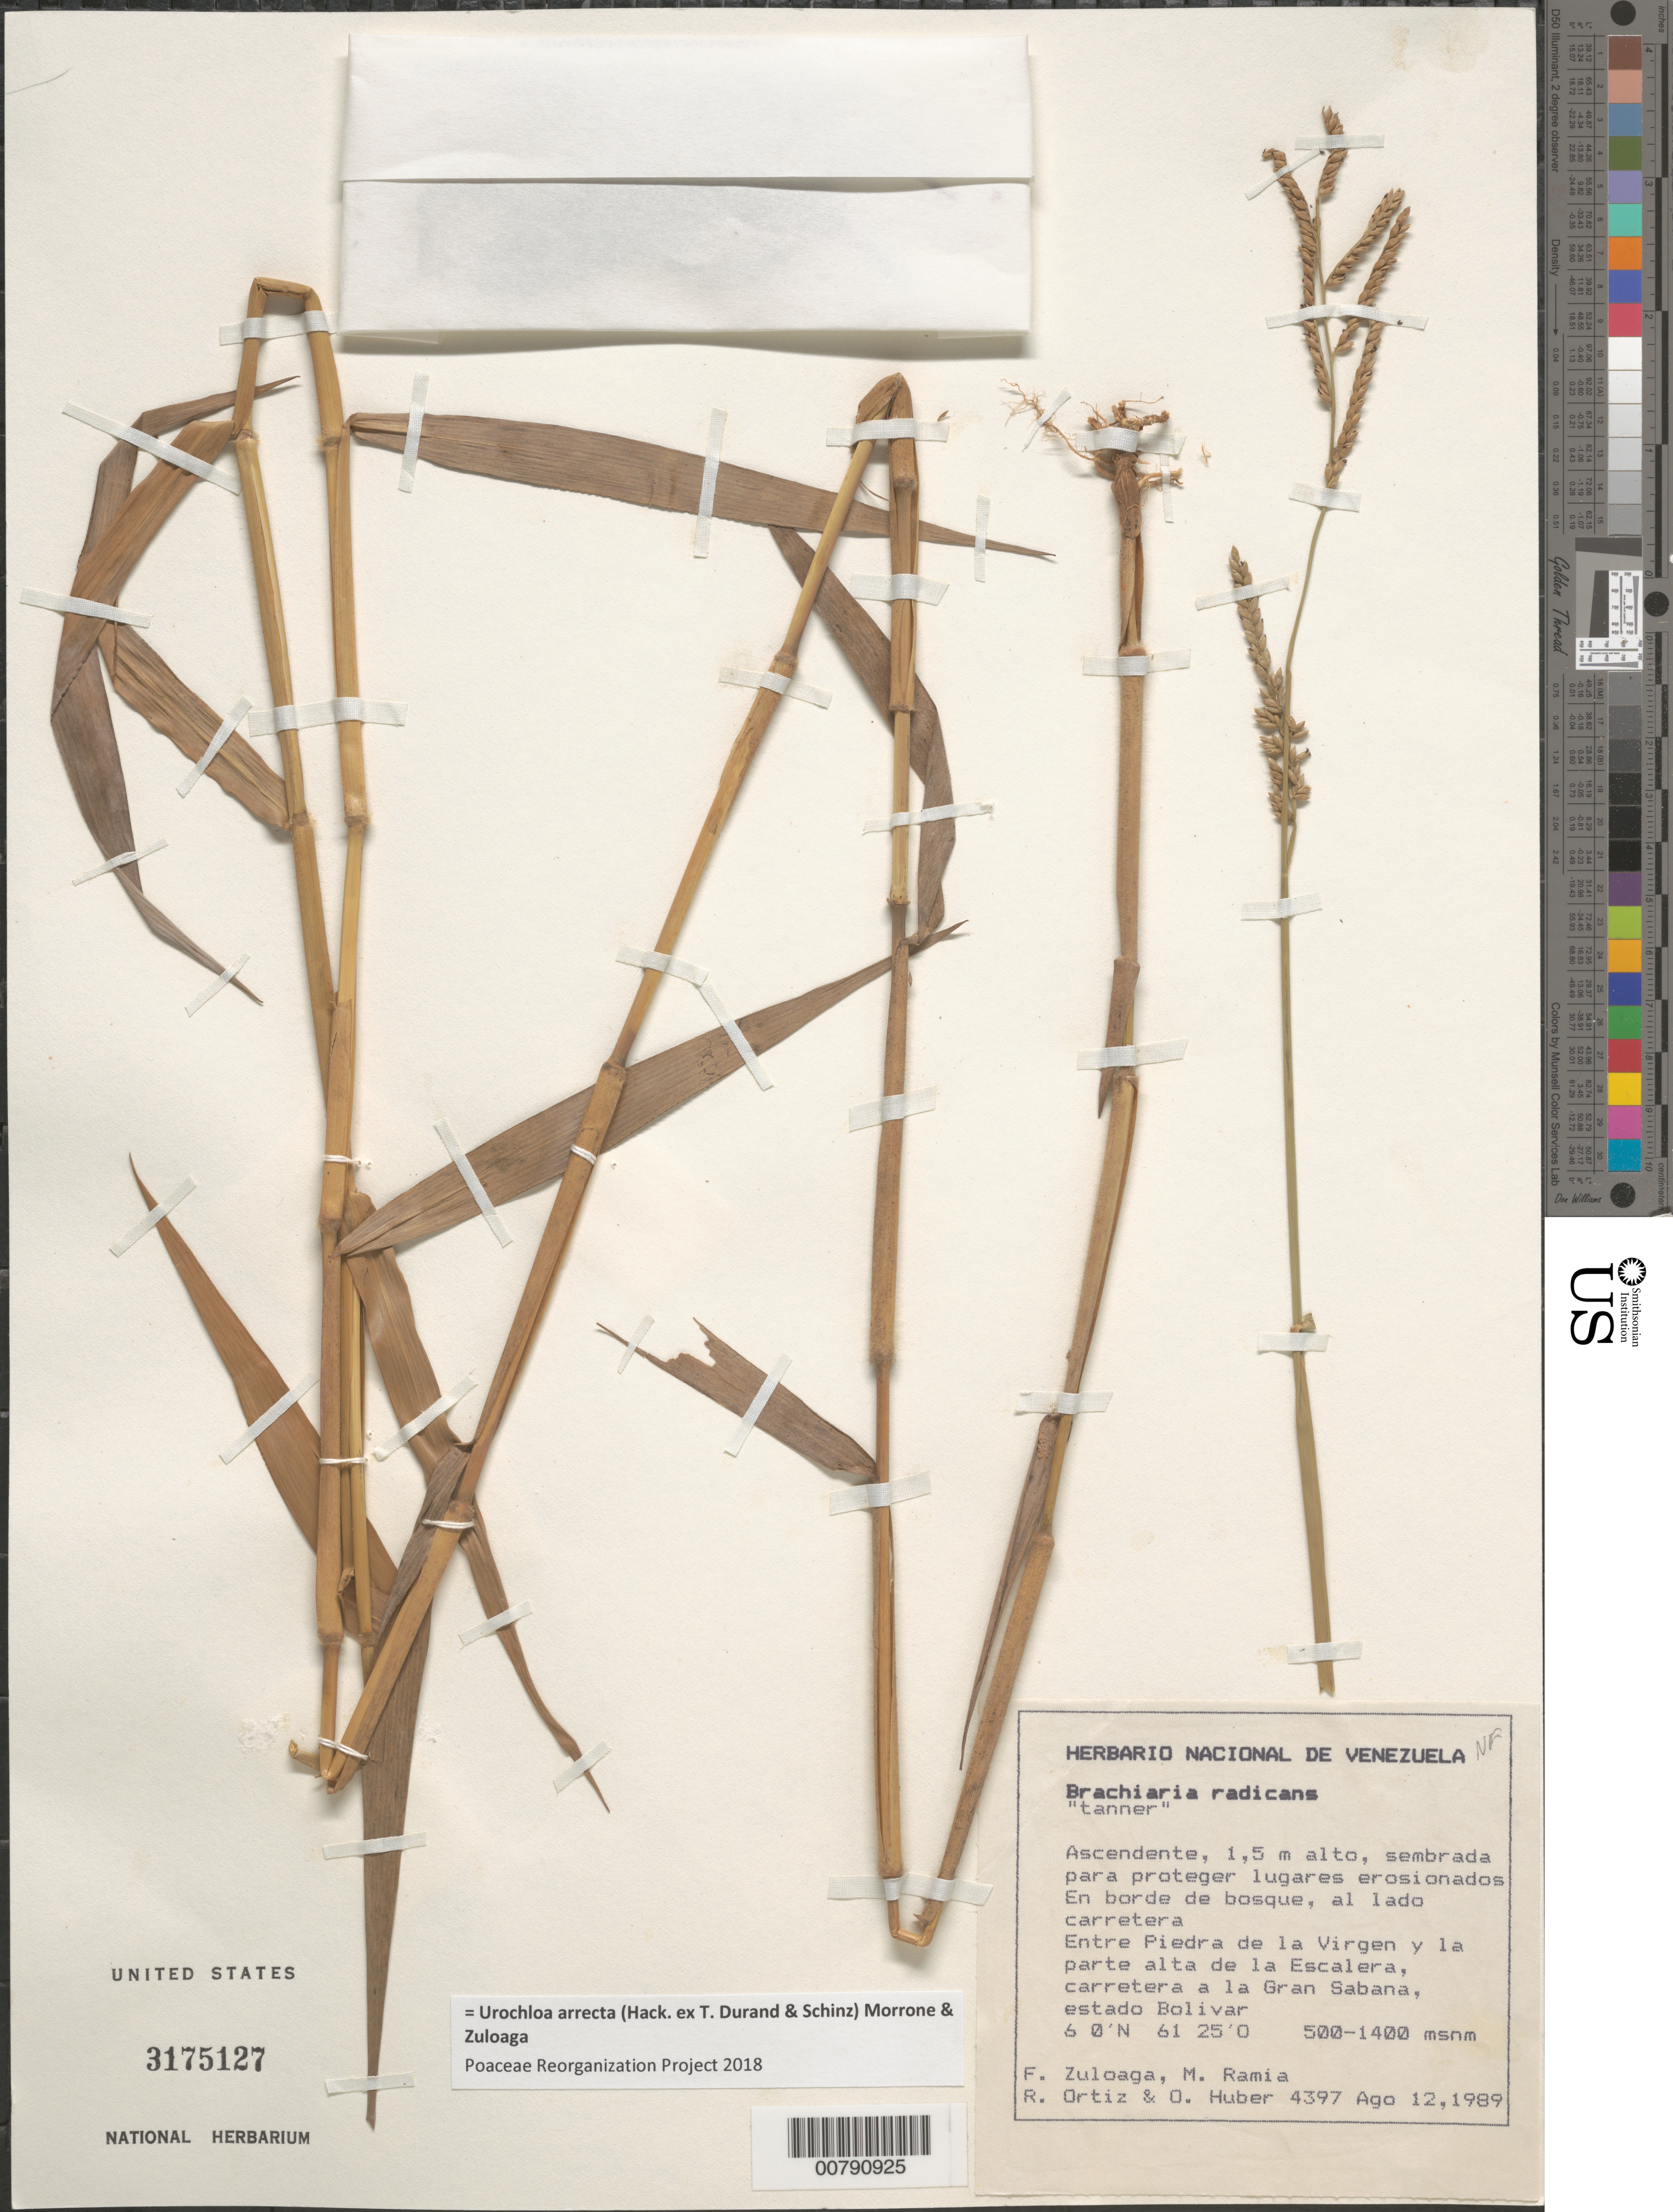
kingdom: Plantae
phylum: Tracheophyta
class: Liliopsida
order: Poales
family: Poaceae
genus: Brachiaria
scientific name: Brachiaria radicans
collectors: F. O. Zuloaga, M. Ramia, R. Ortíz & O. Huber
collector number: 4397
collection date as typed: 12-Aug-89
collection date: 1989-08-12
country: Venezuela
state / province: Bolívar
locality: Gran Sabana, entre Piedra de la Virgen y la parte alta de la Escalera, carretera a la Gran Sabana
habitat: Edge of forest, roadside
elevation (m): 500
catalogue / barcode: US 3175127